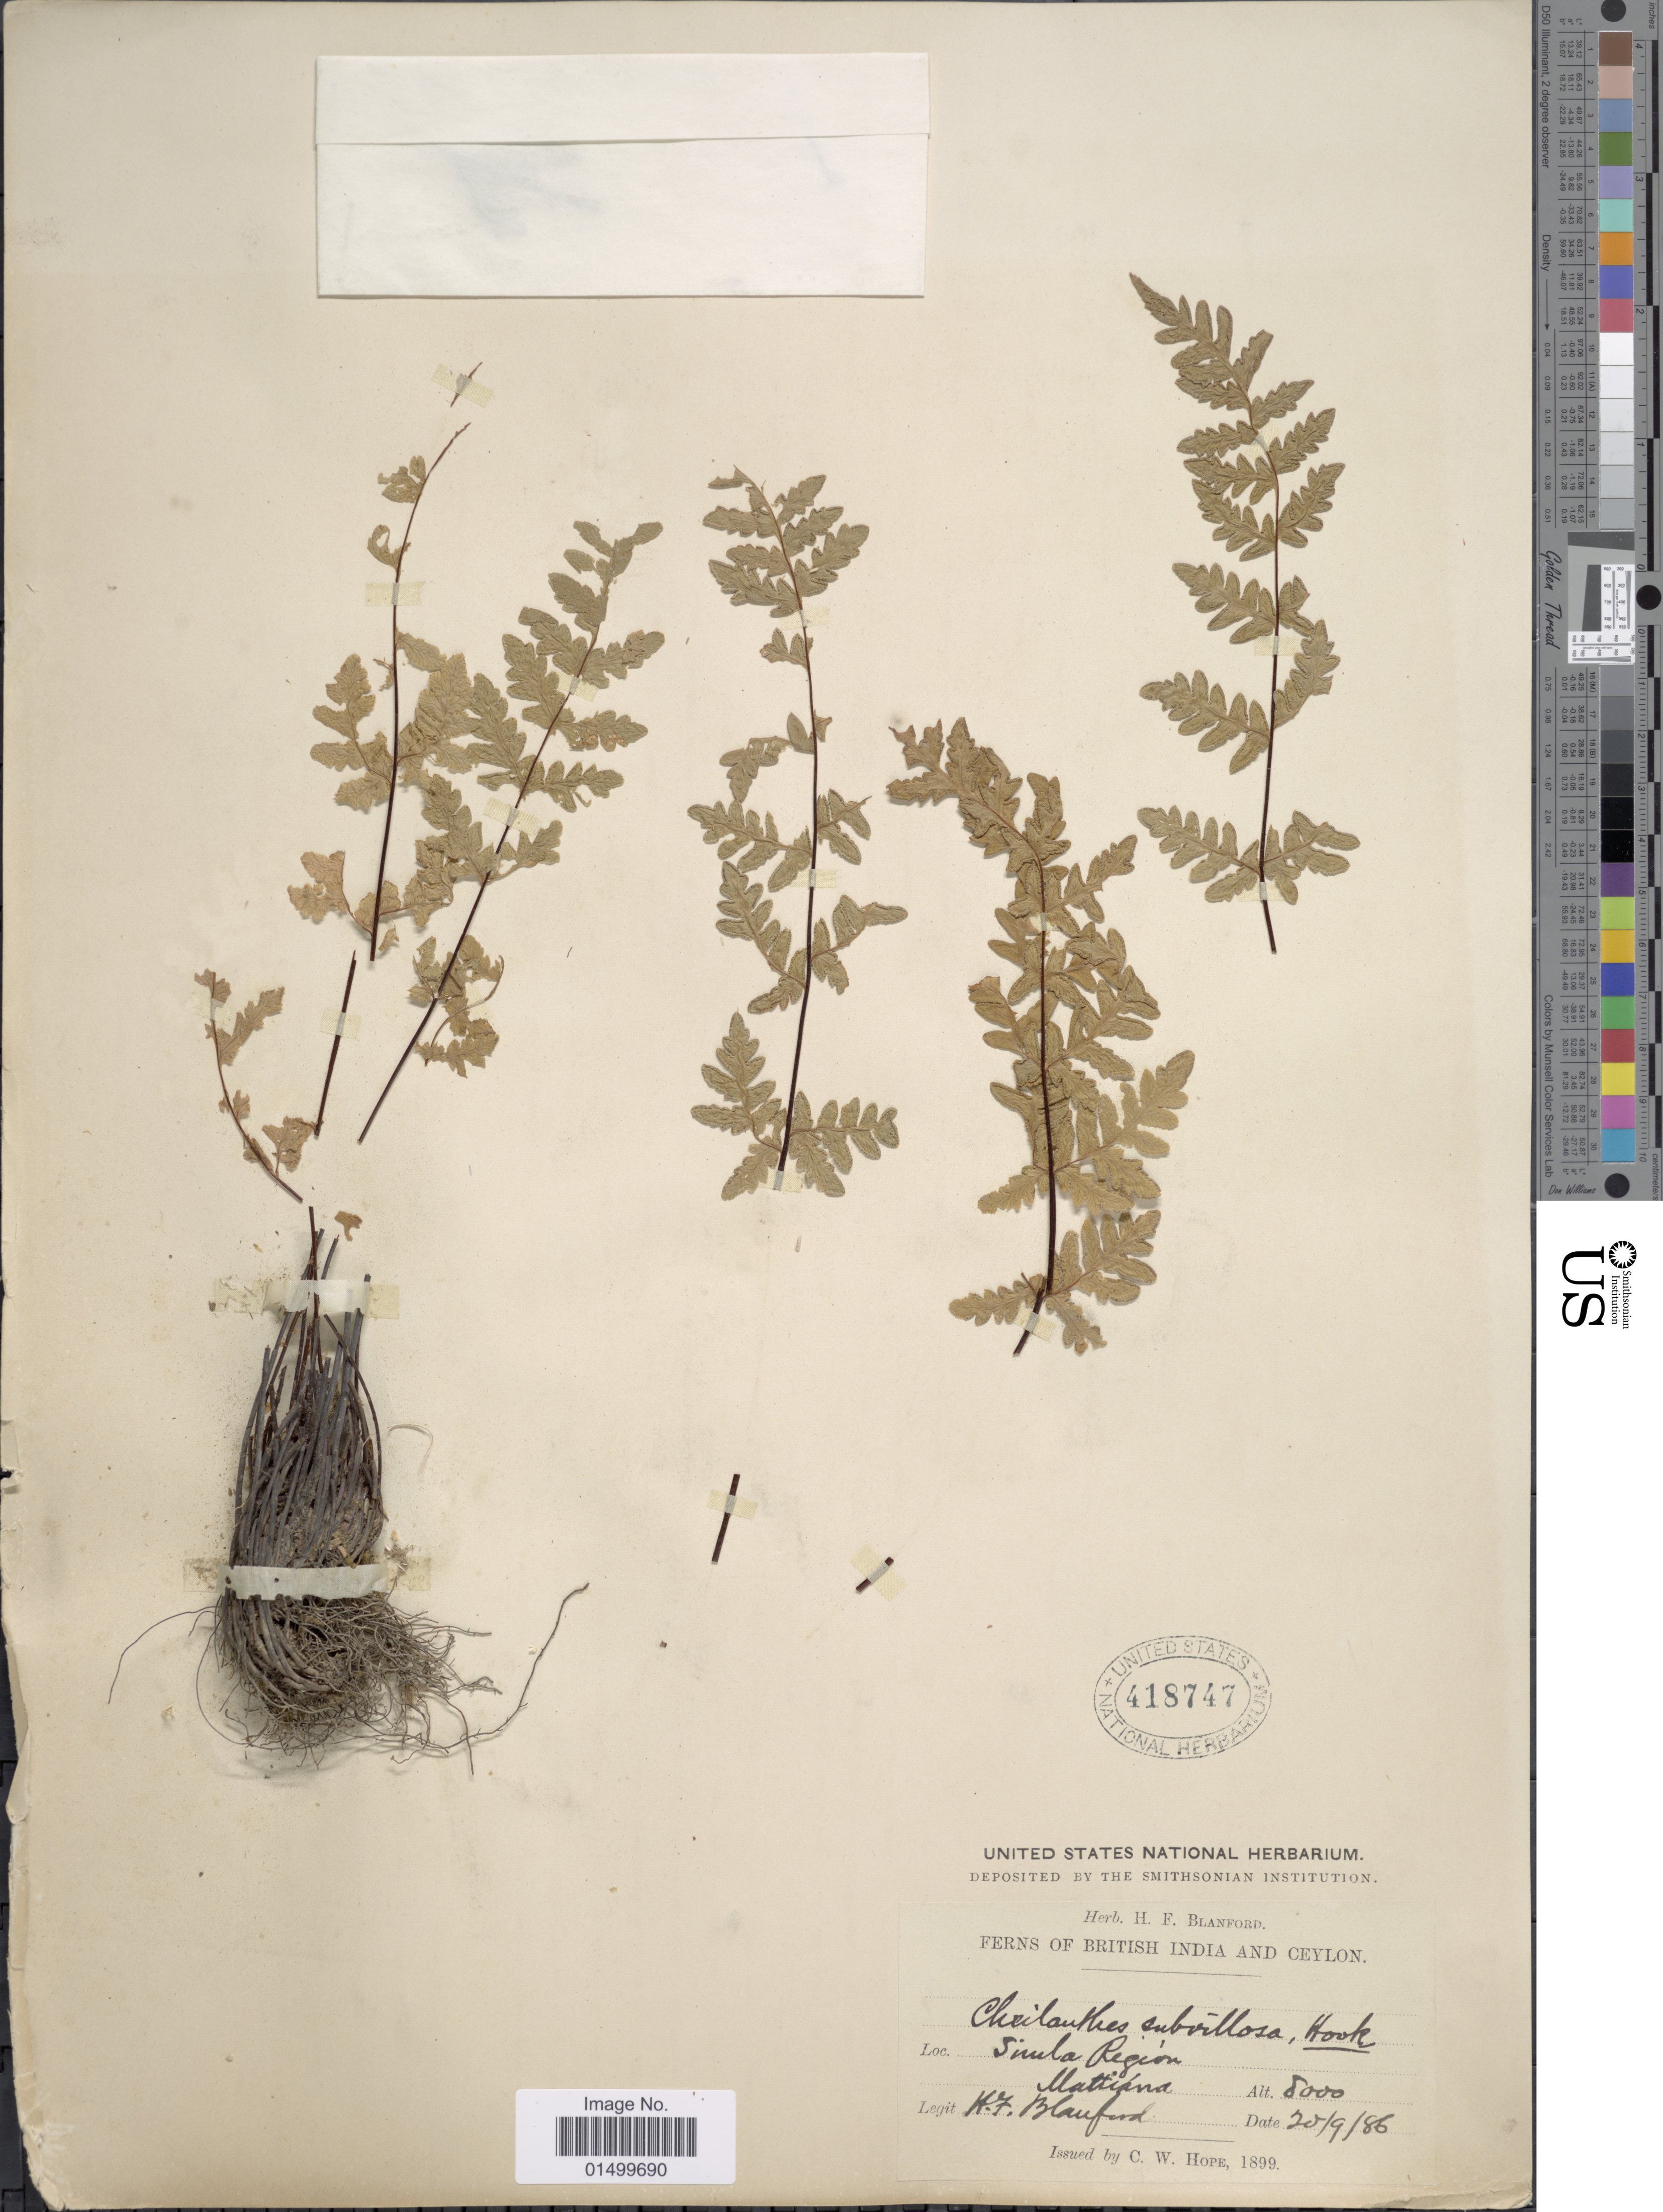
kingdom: Plantae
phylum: Tracheophyta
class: Polypodiopsida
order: Polypodiales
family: Pteridaceae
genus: Cheilanthes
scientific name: Cheilanthes subvillosum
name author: Hook.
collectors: H. Blanford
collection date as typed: Transcribed d/m/y: 20/9/86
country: India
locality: British India and Ceylon, Simla Region Mattiana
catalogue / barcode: US 418747